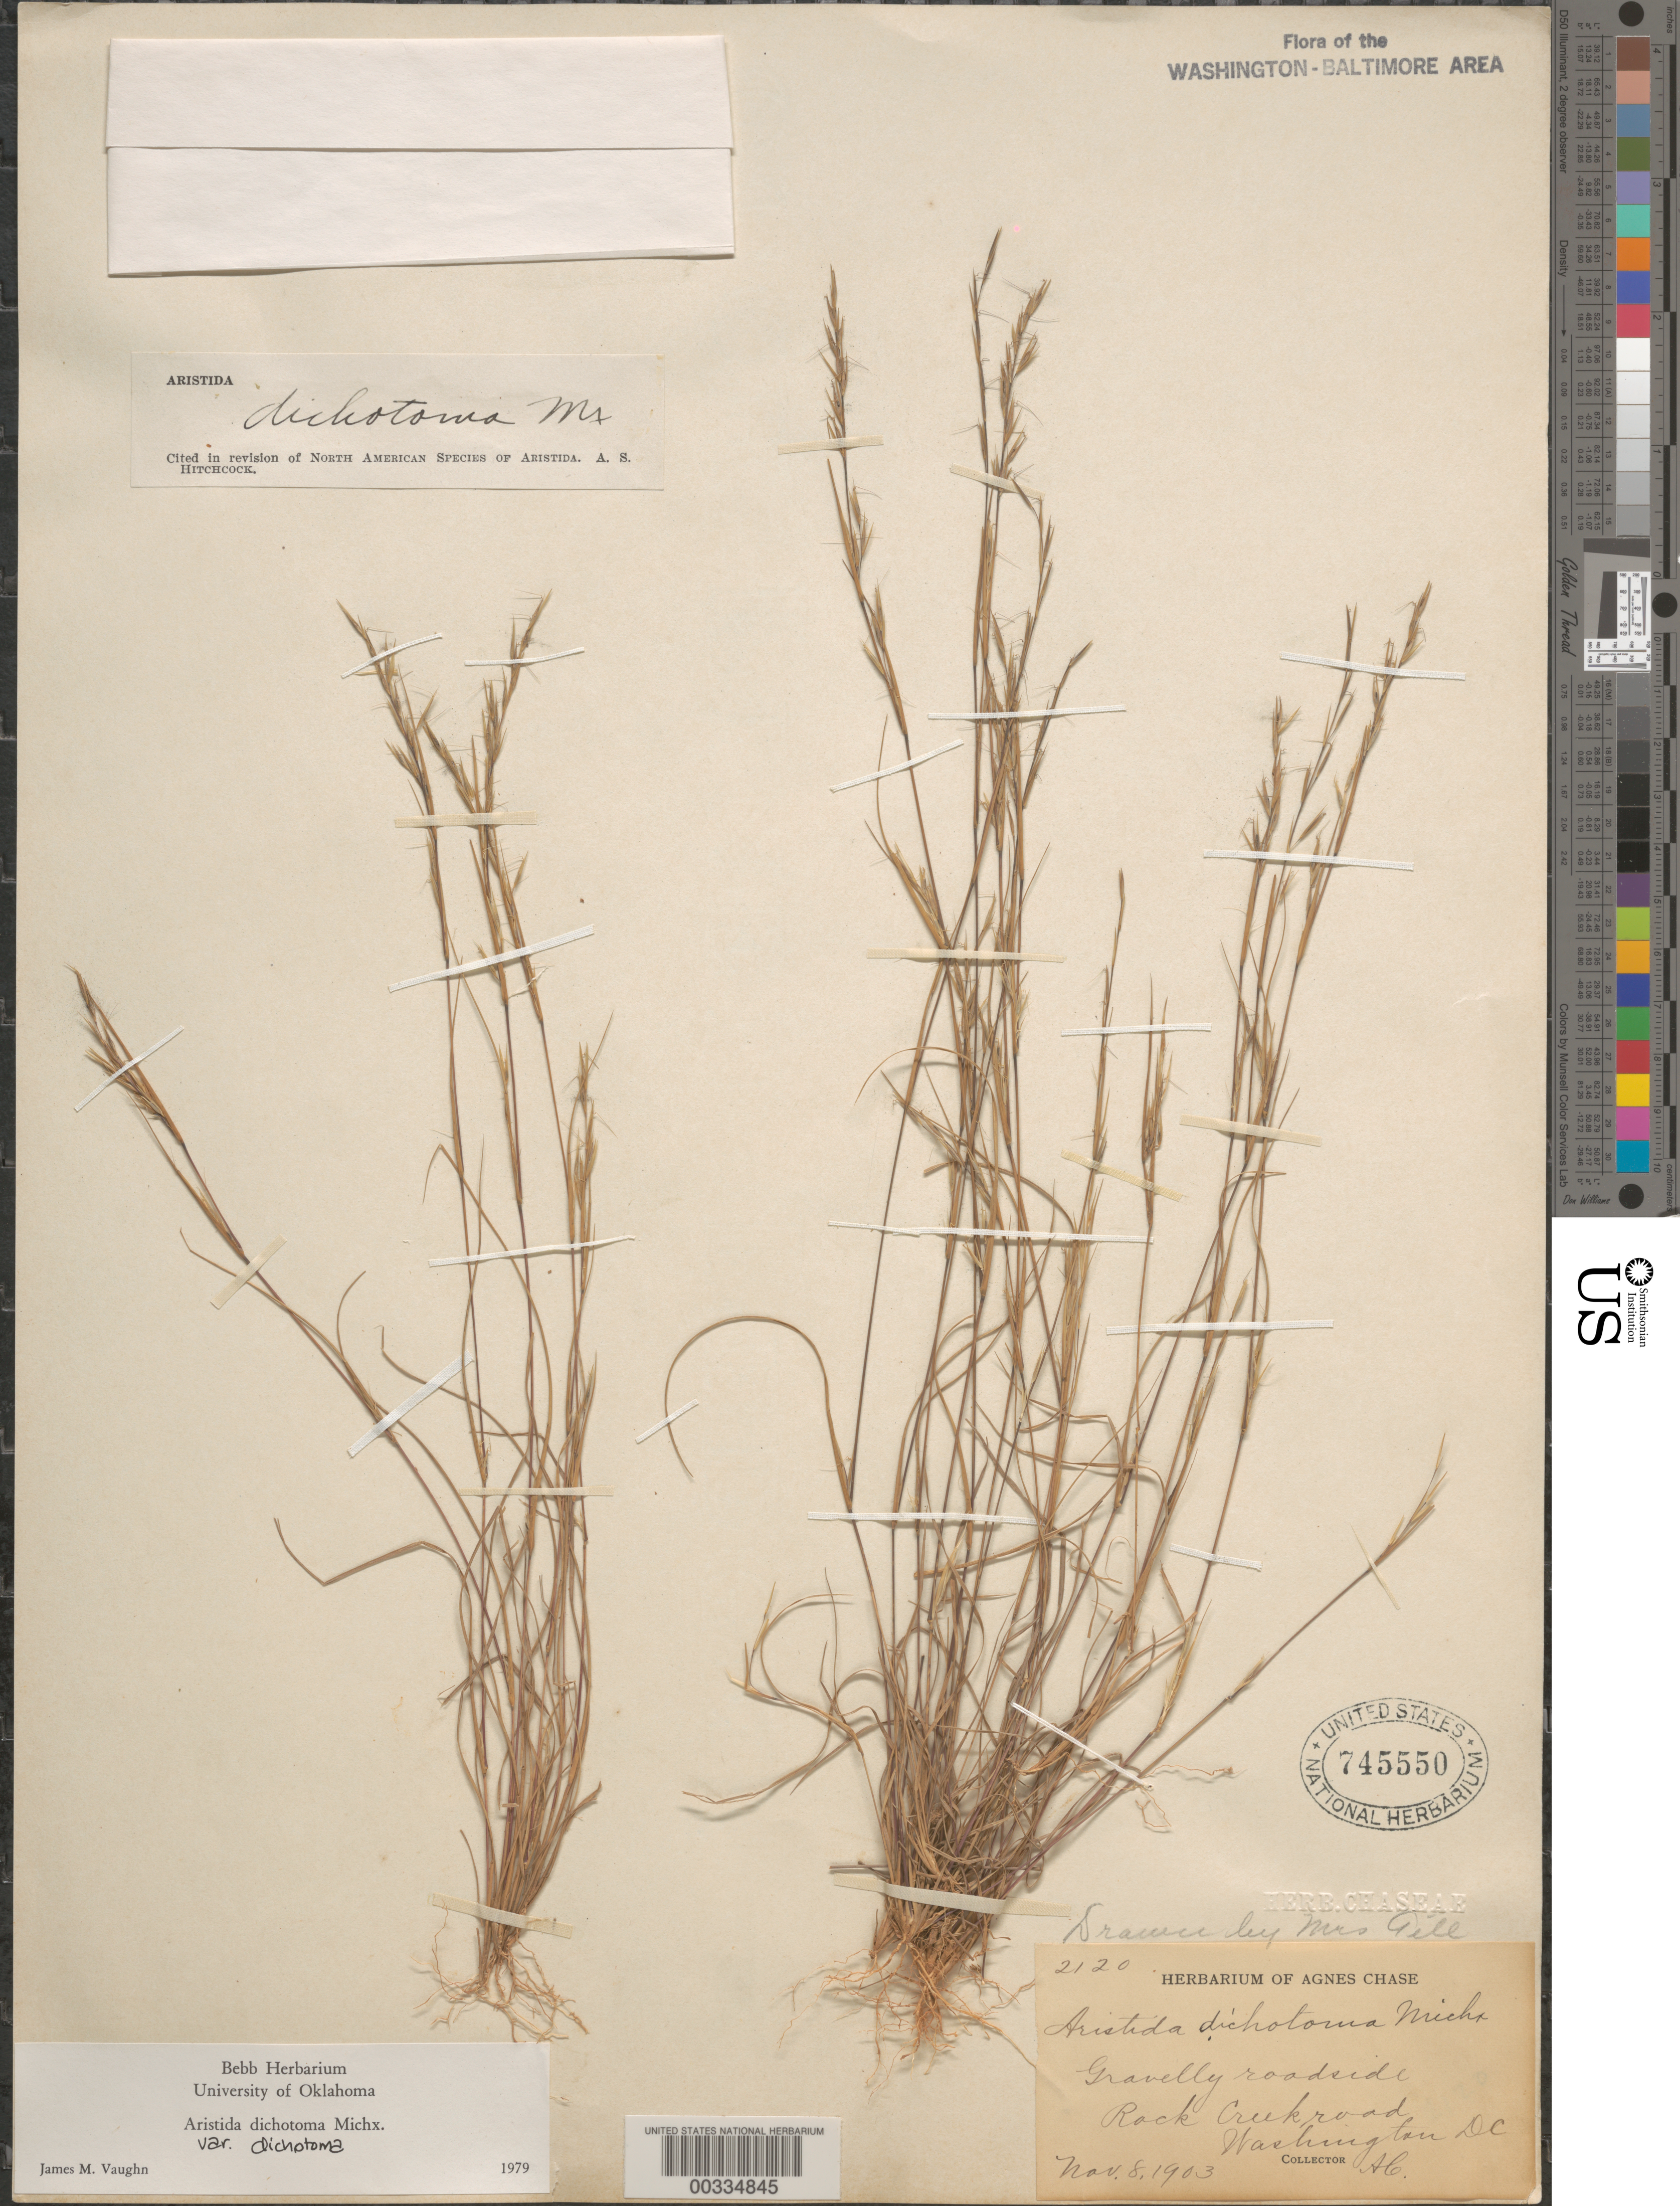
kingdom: Plantae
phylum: Tracheophyta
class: Liliopsida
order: Poales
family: Poaceae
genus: Aristida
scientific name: Aristida dichotoma var. dichotoma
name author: Michx.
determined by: Vaughn, J. M.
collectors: A. Chase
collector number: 2120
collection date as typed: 08 Nov 1903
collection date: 1903-11-08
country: United States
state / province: Maryland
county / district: Montgomery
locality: Rock Creek Rd. Rock Creek Park and Vicinity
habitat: Gravelly roadside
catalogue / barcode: US 745550